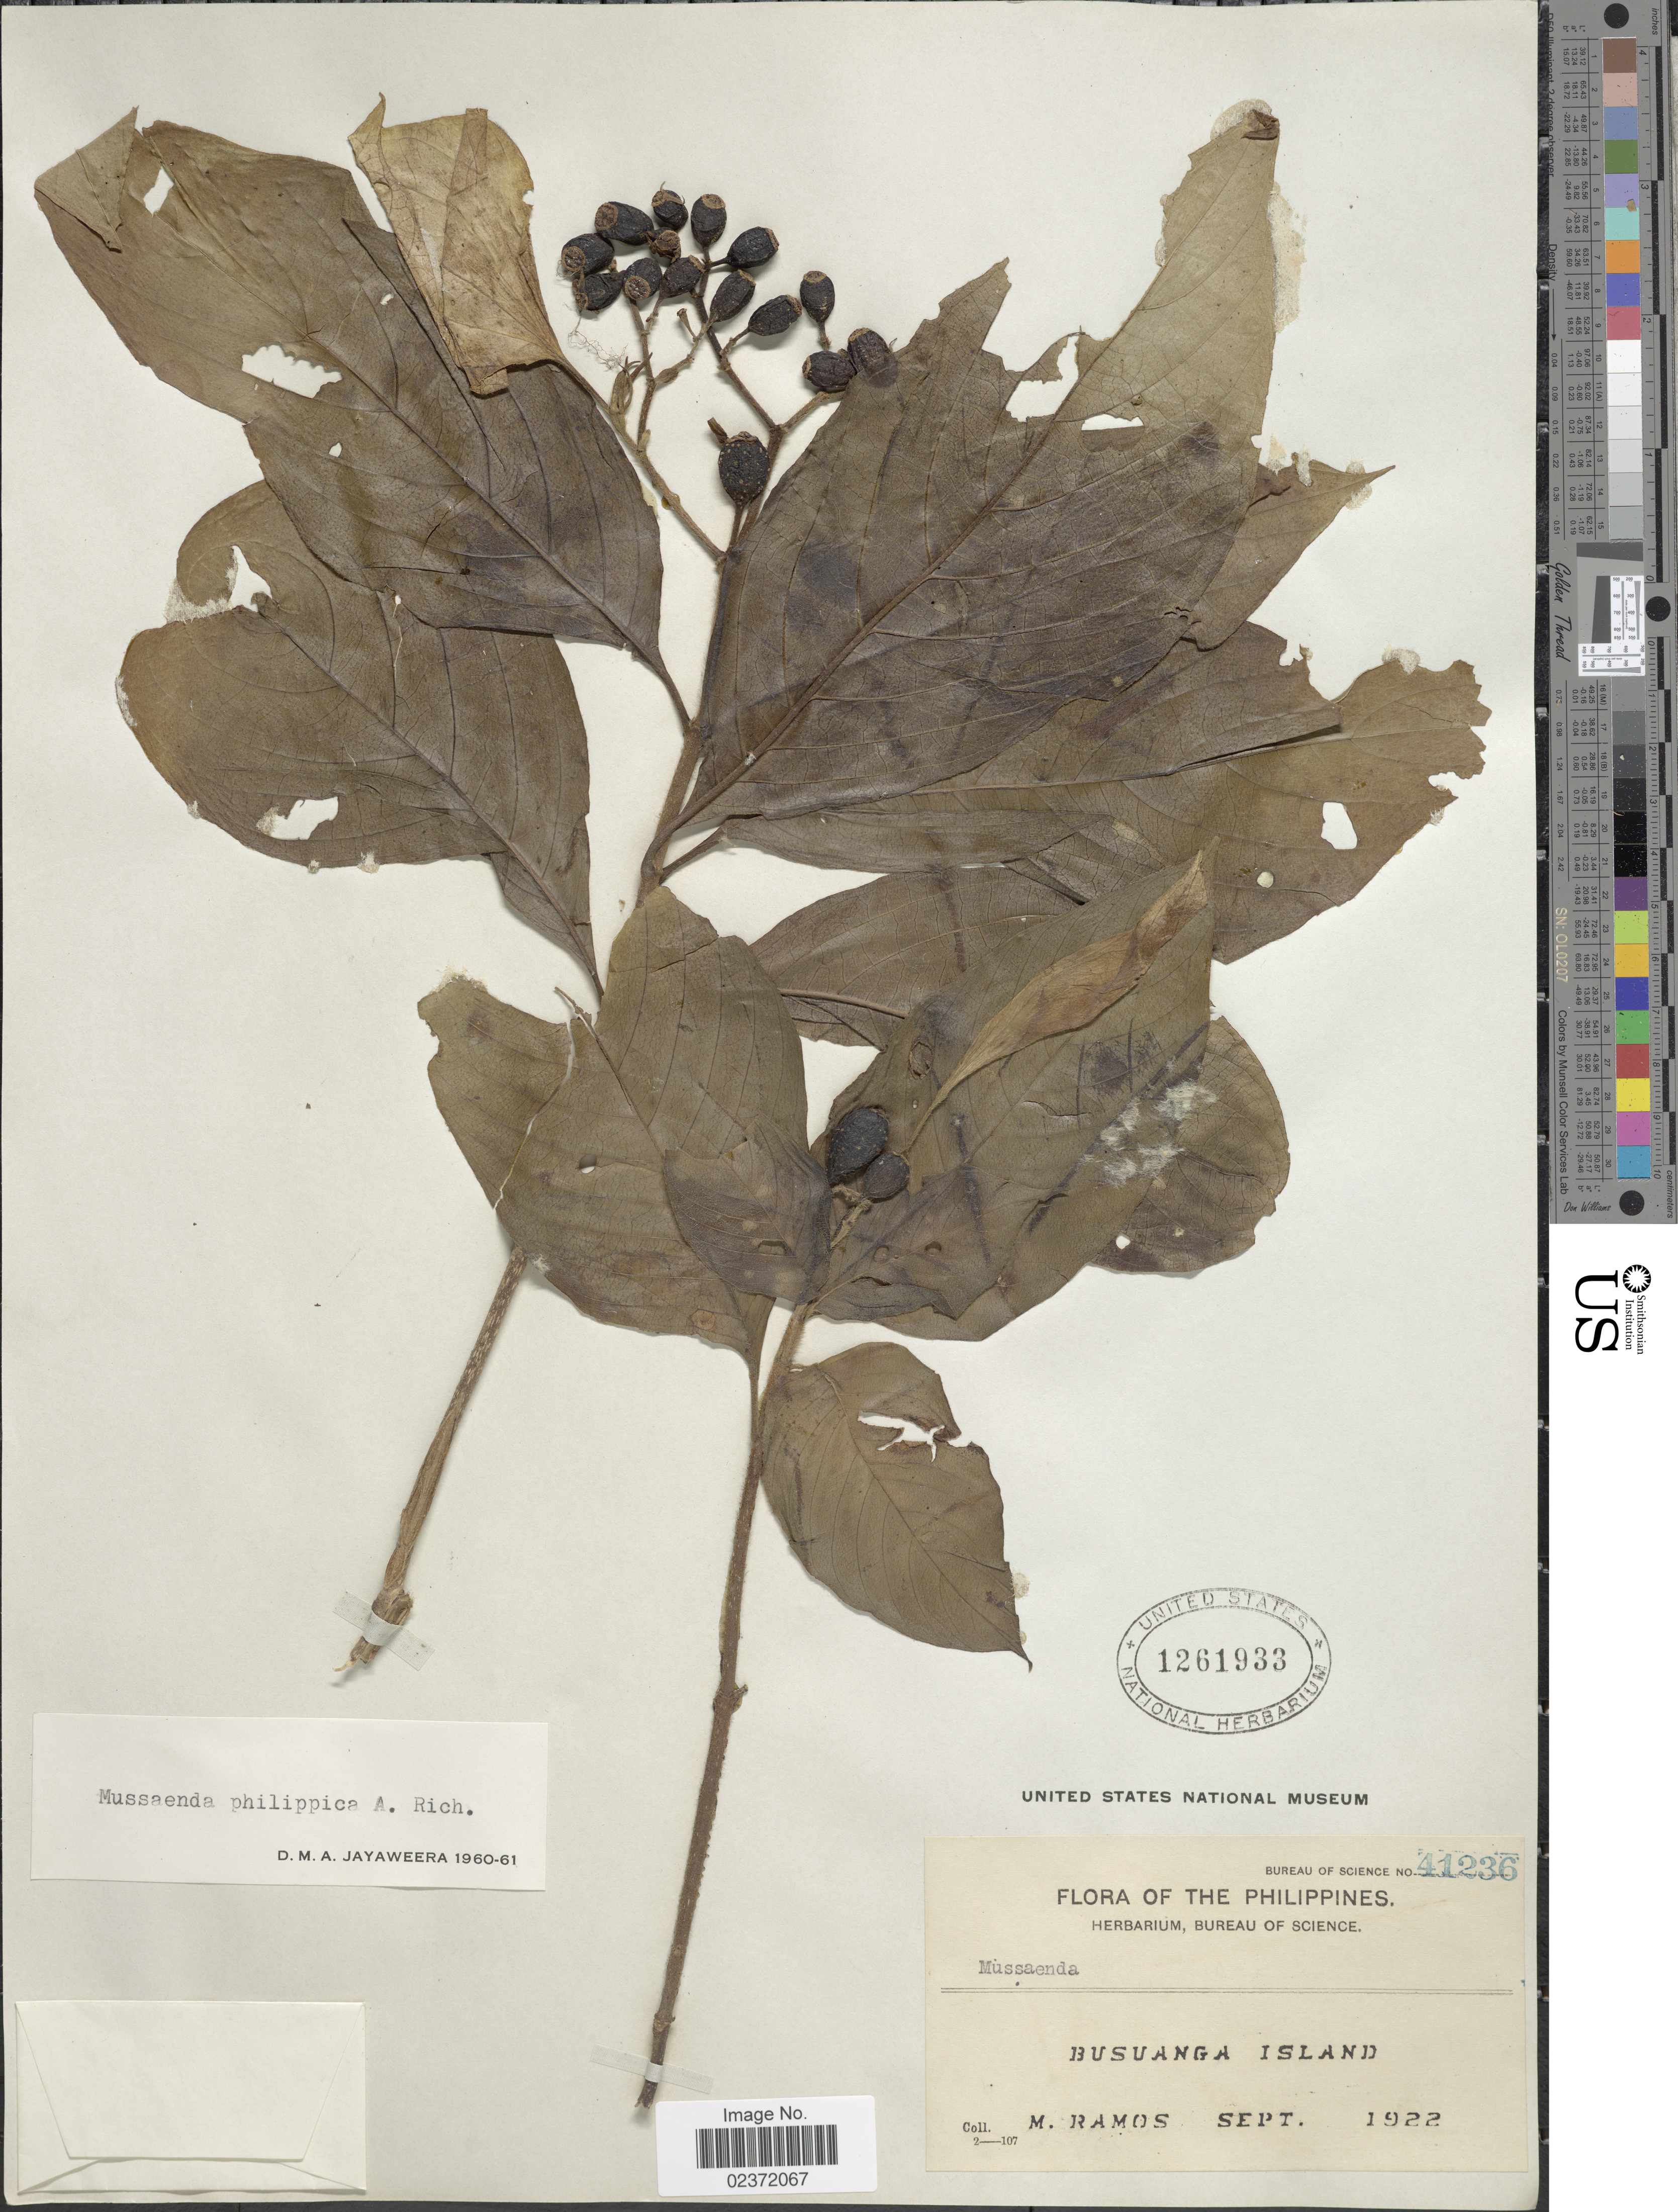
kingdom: Plantae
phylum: Tracheophyta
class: Magnoliopsida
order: Gentianales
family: Rubiaceae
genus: Mussaenda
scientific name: Mussaenda philippica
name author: A. Rich.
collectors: M. Ramos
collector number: Bureau of Science 41236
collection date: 1922-09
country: Philippines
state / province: Mimaropa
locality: Busuanga Island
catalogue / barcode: US 1261933